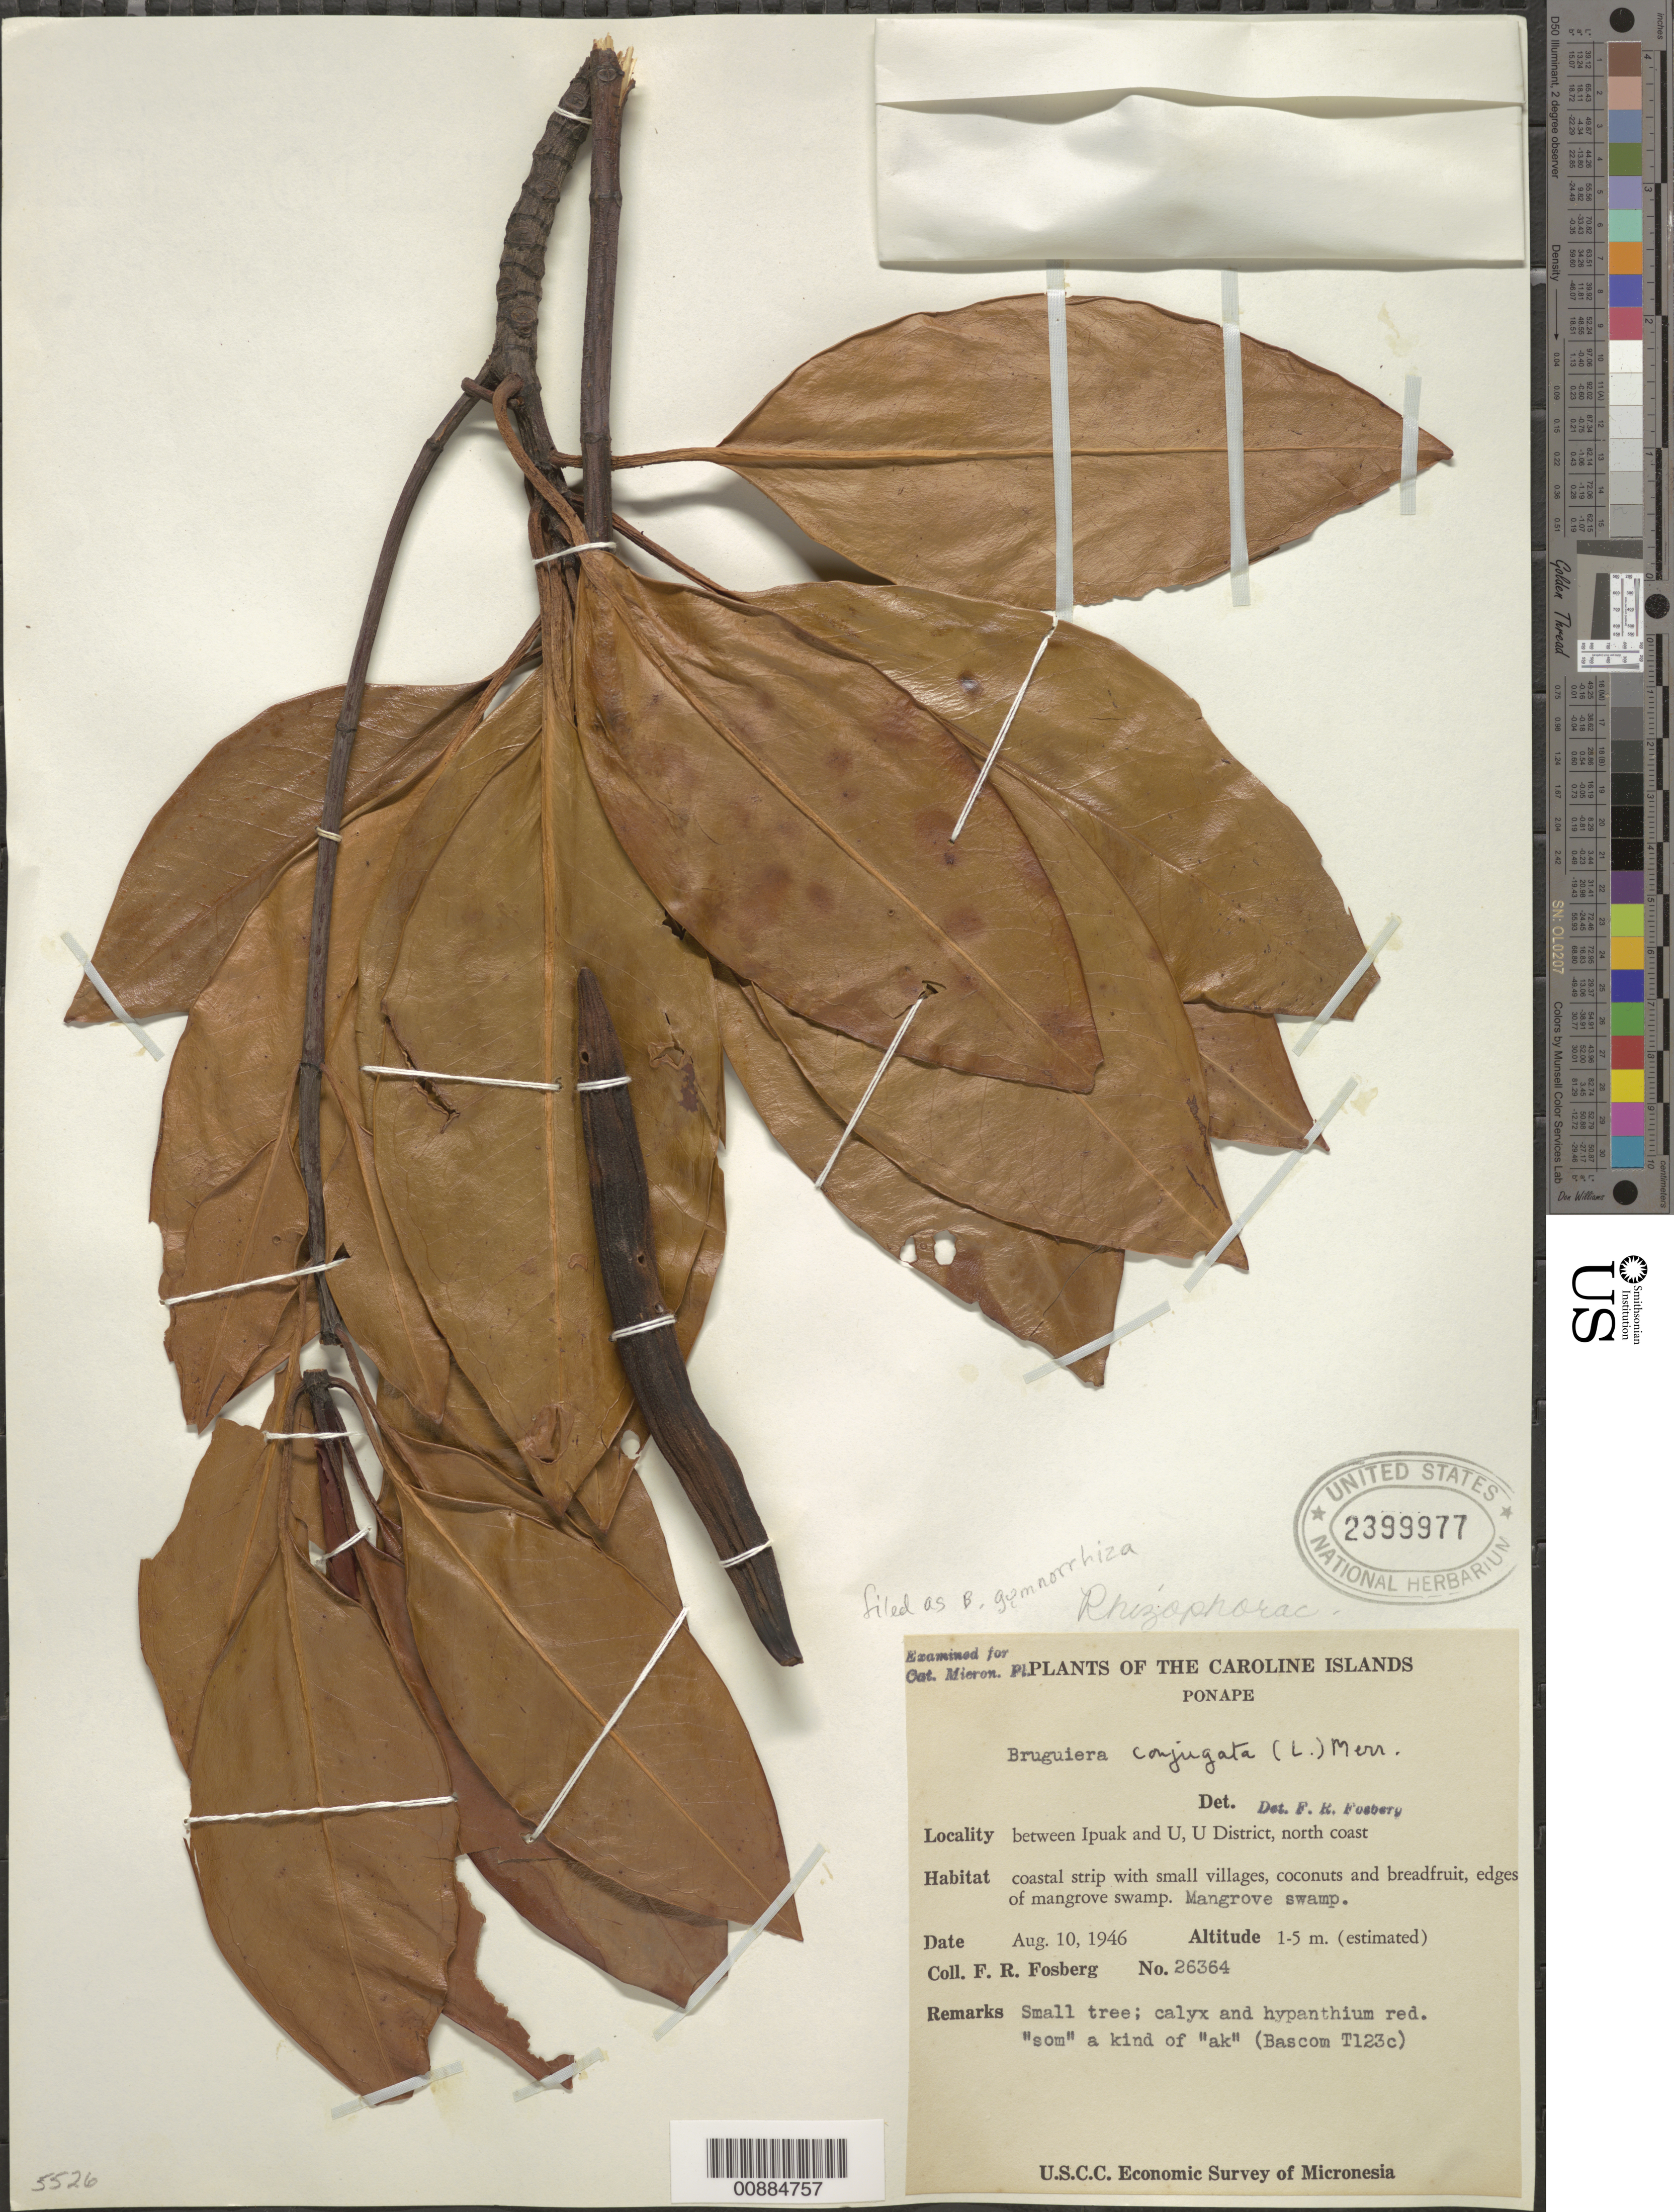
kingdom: Plantae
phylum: Tracheophyta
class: Magnoliopsida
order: Malpighiales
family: Rhizophoraceae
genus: Bruguiera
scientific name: Bruguiera gymnorhiza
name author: (L.) Savigny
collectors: F. R. Fosberg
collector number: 26364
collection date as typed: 10 Aug 1946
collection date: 1946-08-10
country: Micronesia, Federated States of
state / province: Pohnpei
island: Pohnpei [Ponape]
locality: Between Ipuak and U, U District, north coast.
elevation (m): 1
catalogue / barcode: US 2399977